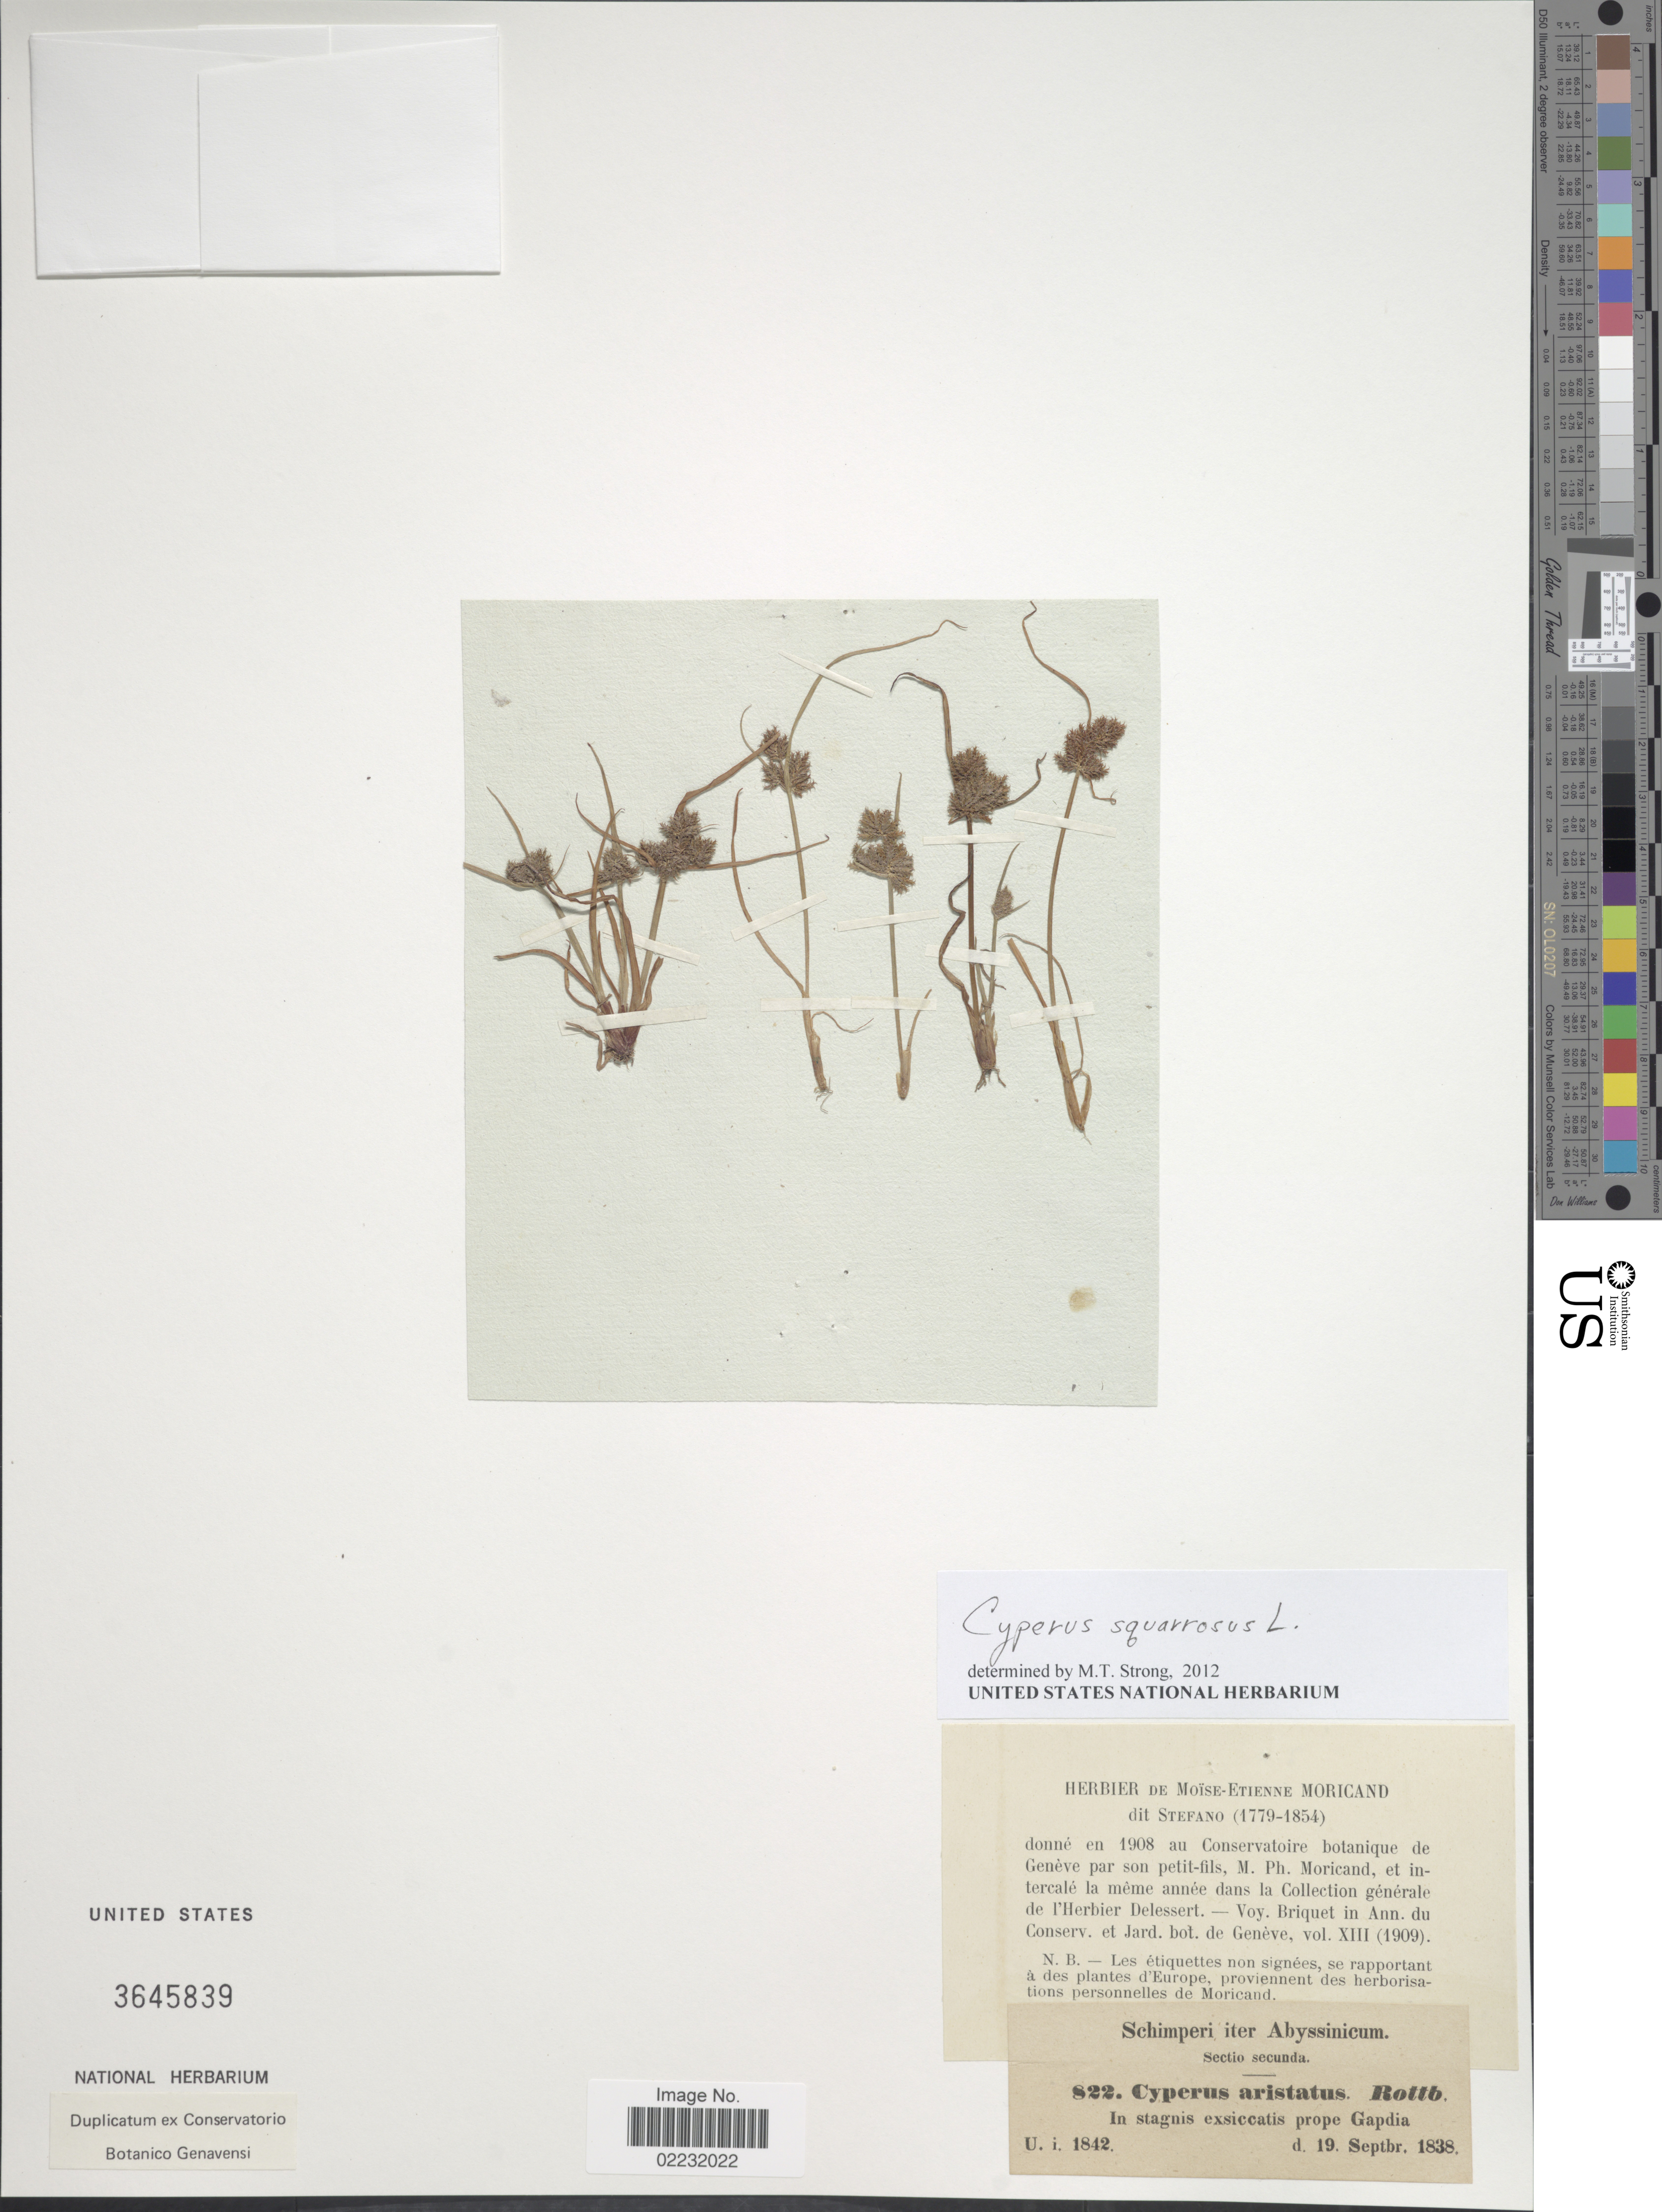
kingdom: Plantae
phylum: Tracheophyta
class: Liliopsida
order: Poales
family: Cyperaceae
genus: Cyperus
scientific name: Cyperus squarrosus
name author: L.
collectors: -. Schimper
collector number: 822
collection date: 1838-09-19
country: Eritrea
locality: Abyssinicum, Sectio secunda, in stagnis exsiccatis prope Gapdia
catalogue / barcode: US 3645839